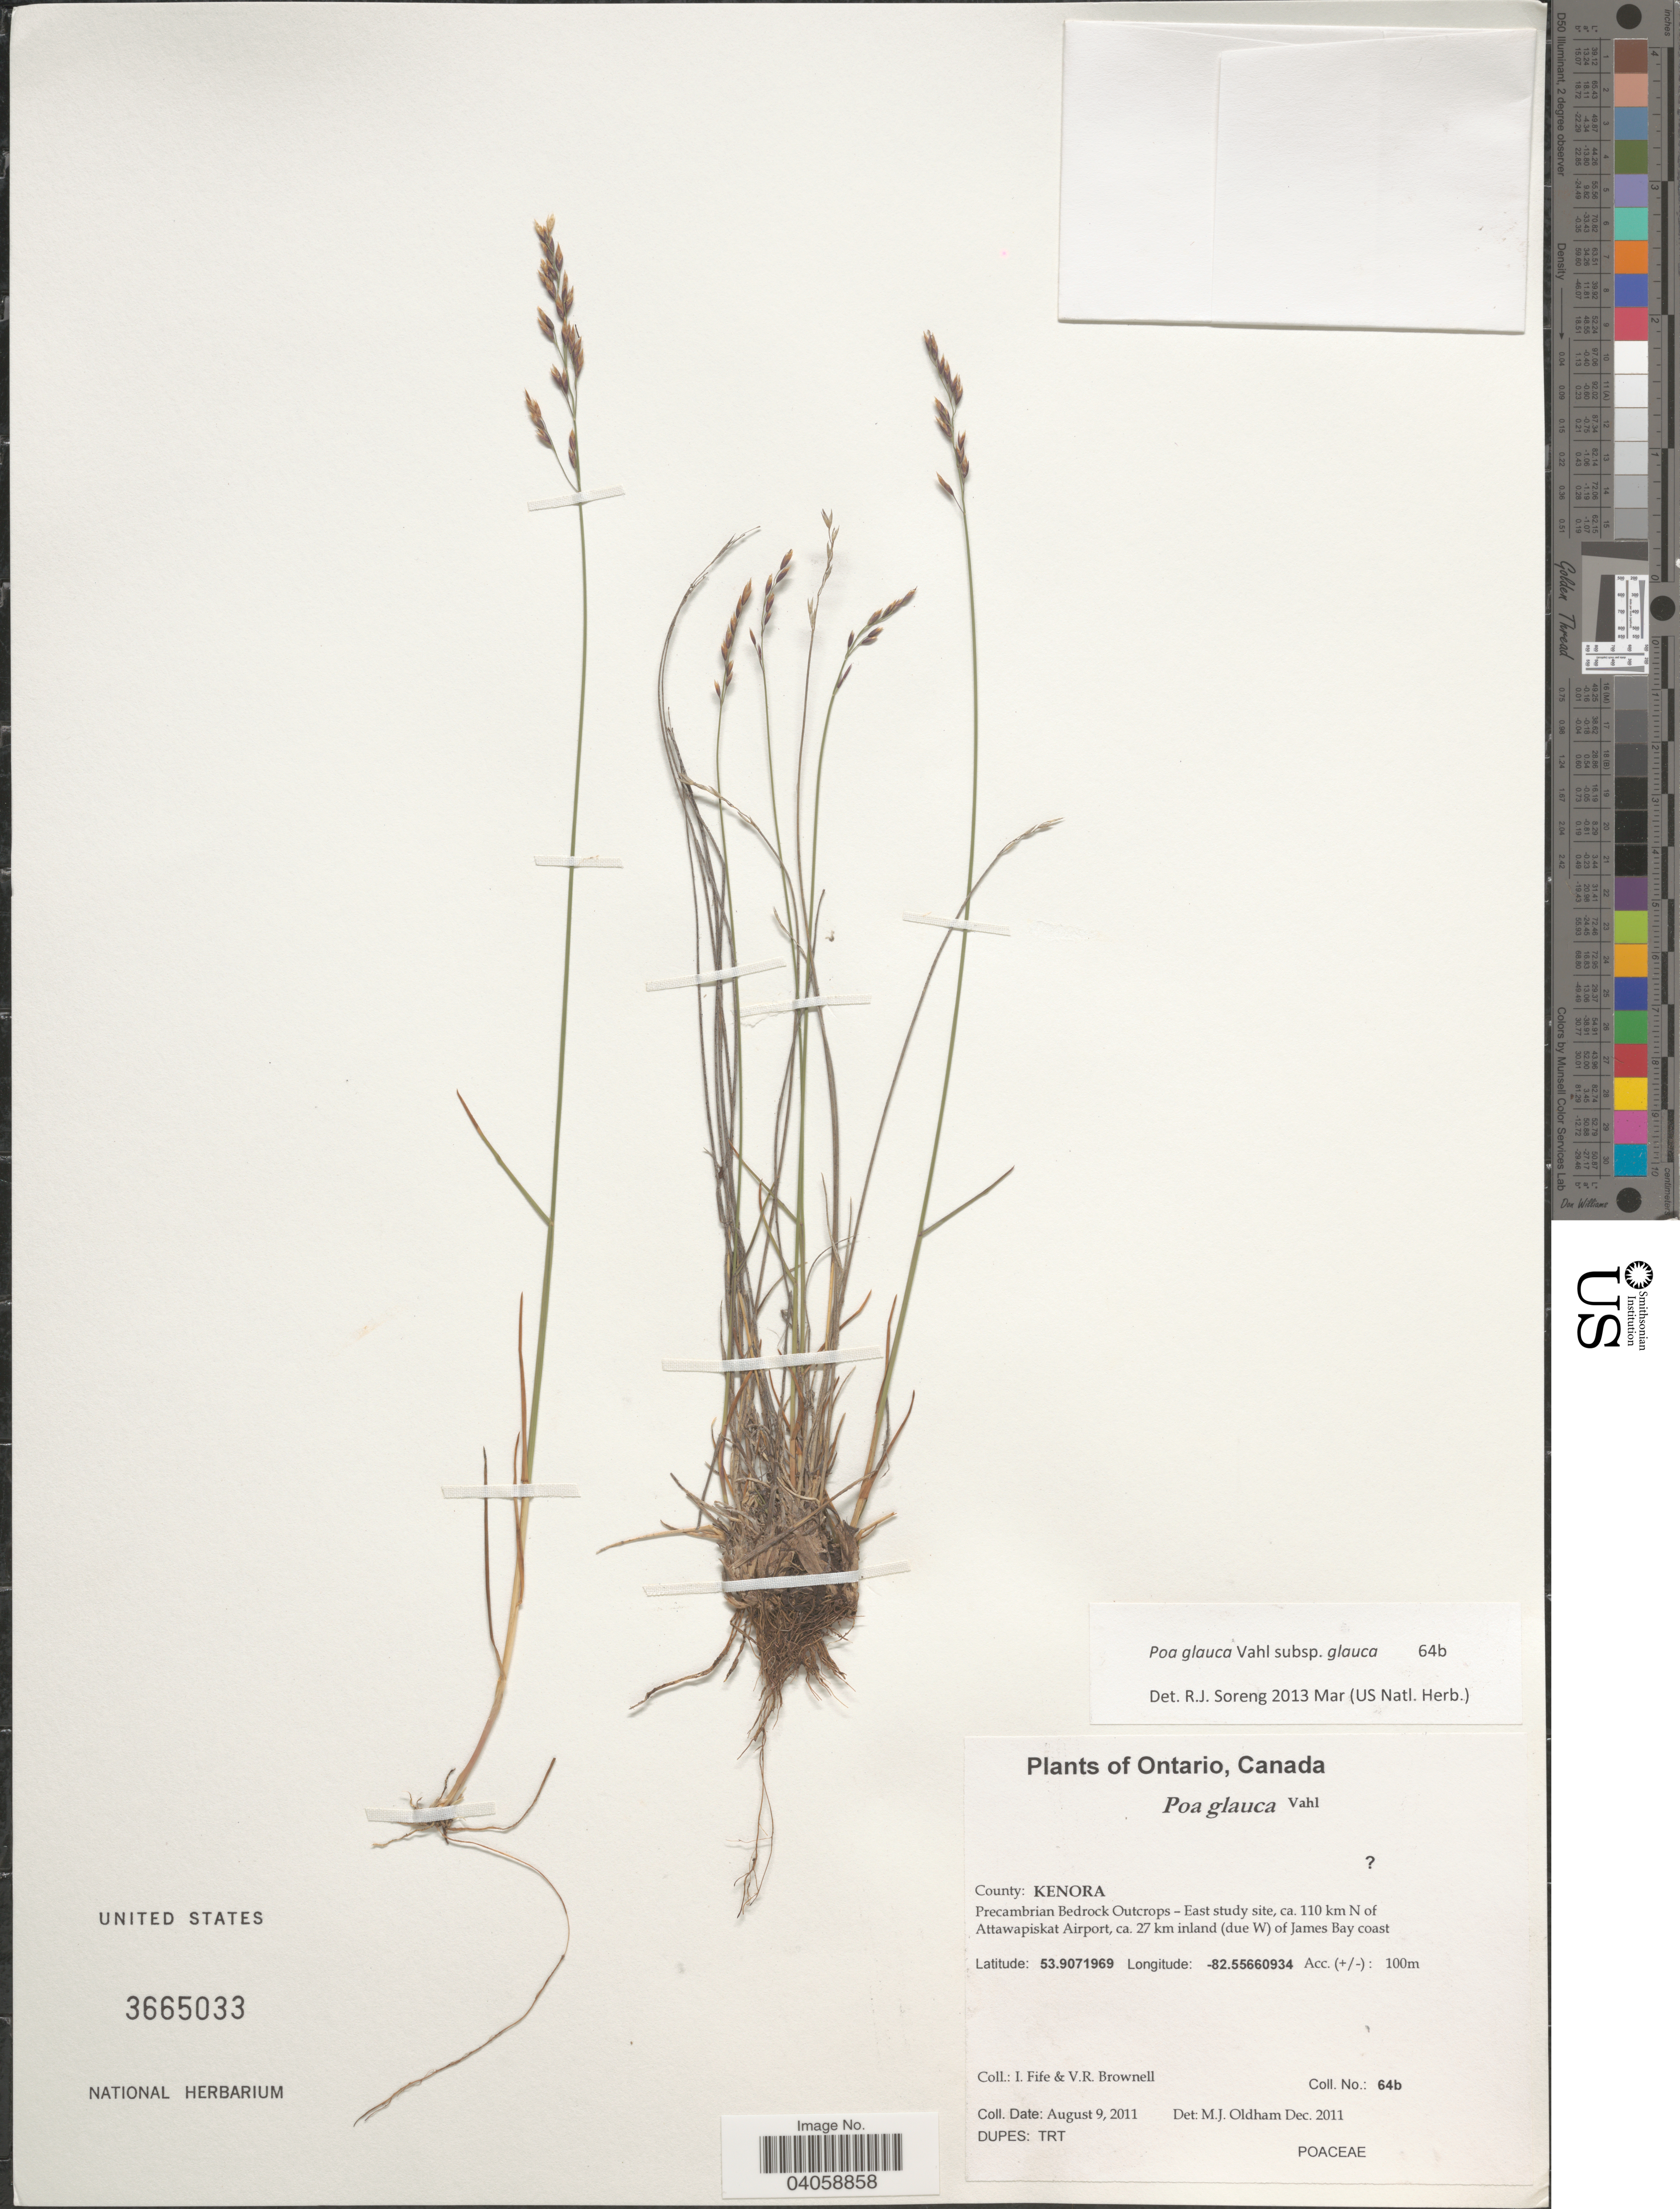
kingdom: Plantae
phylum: Tracheophyta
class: Liliopsida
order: Poales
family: Poaceae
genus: Poa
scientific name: Poa glauca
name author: Vahl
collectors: I. Fife & V. Brownell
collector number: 64b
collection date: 2011-08-09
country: Canada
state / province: Ontario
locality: County: Kenora. Precambrian Bedrock Outcrops - East study site, ca. 110 km N of Attawapiskat Airport, ca. 27 km inland (due W) of James Bay coast.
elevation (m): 100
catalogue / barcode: US 3665033